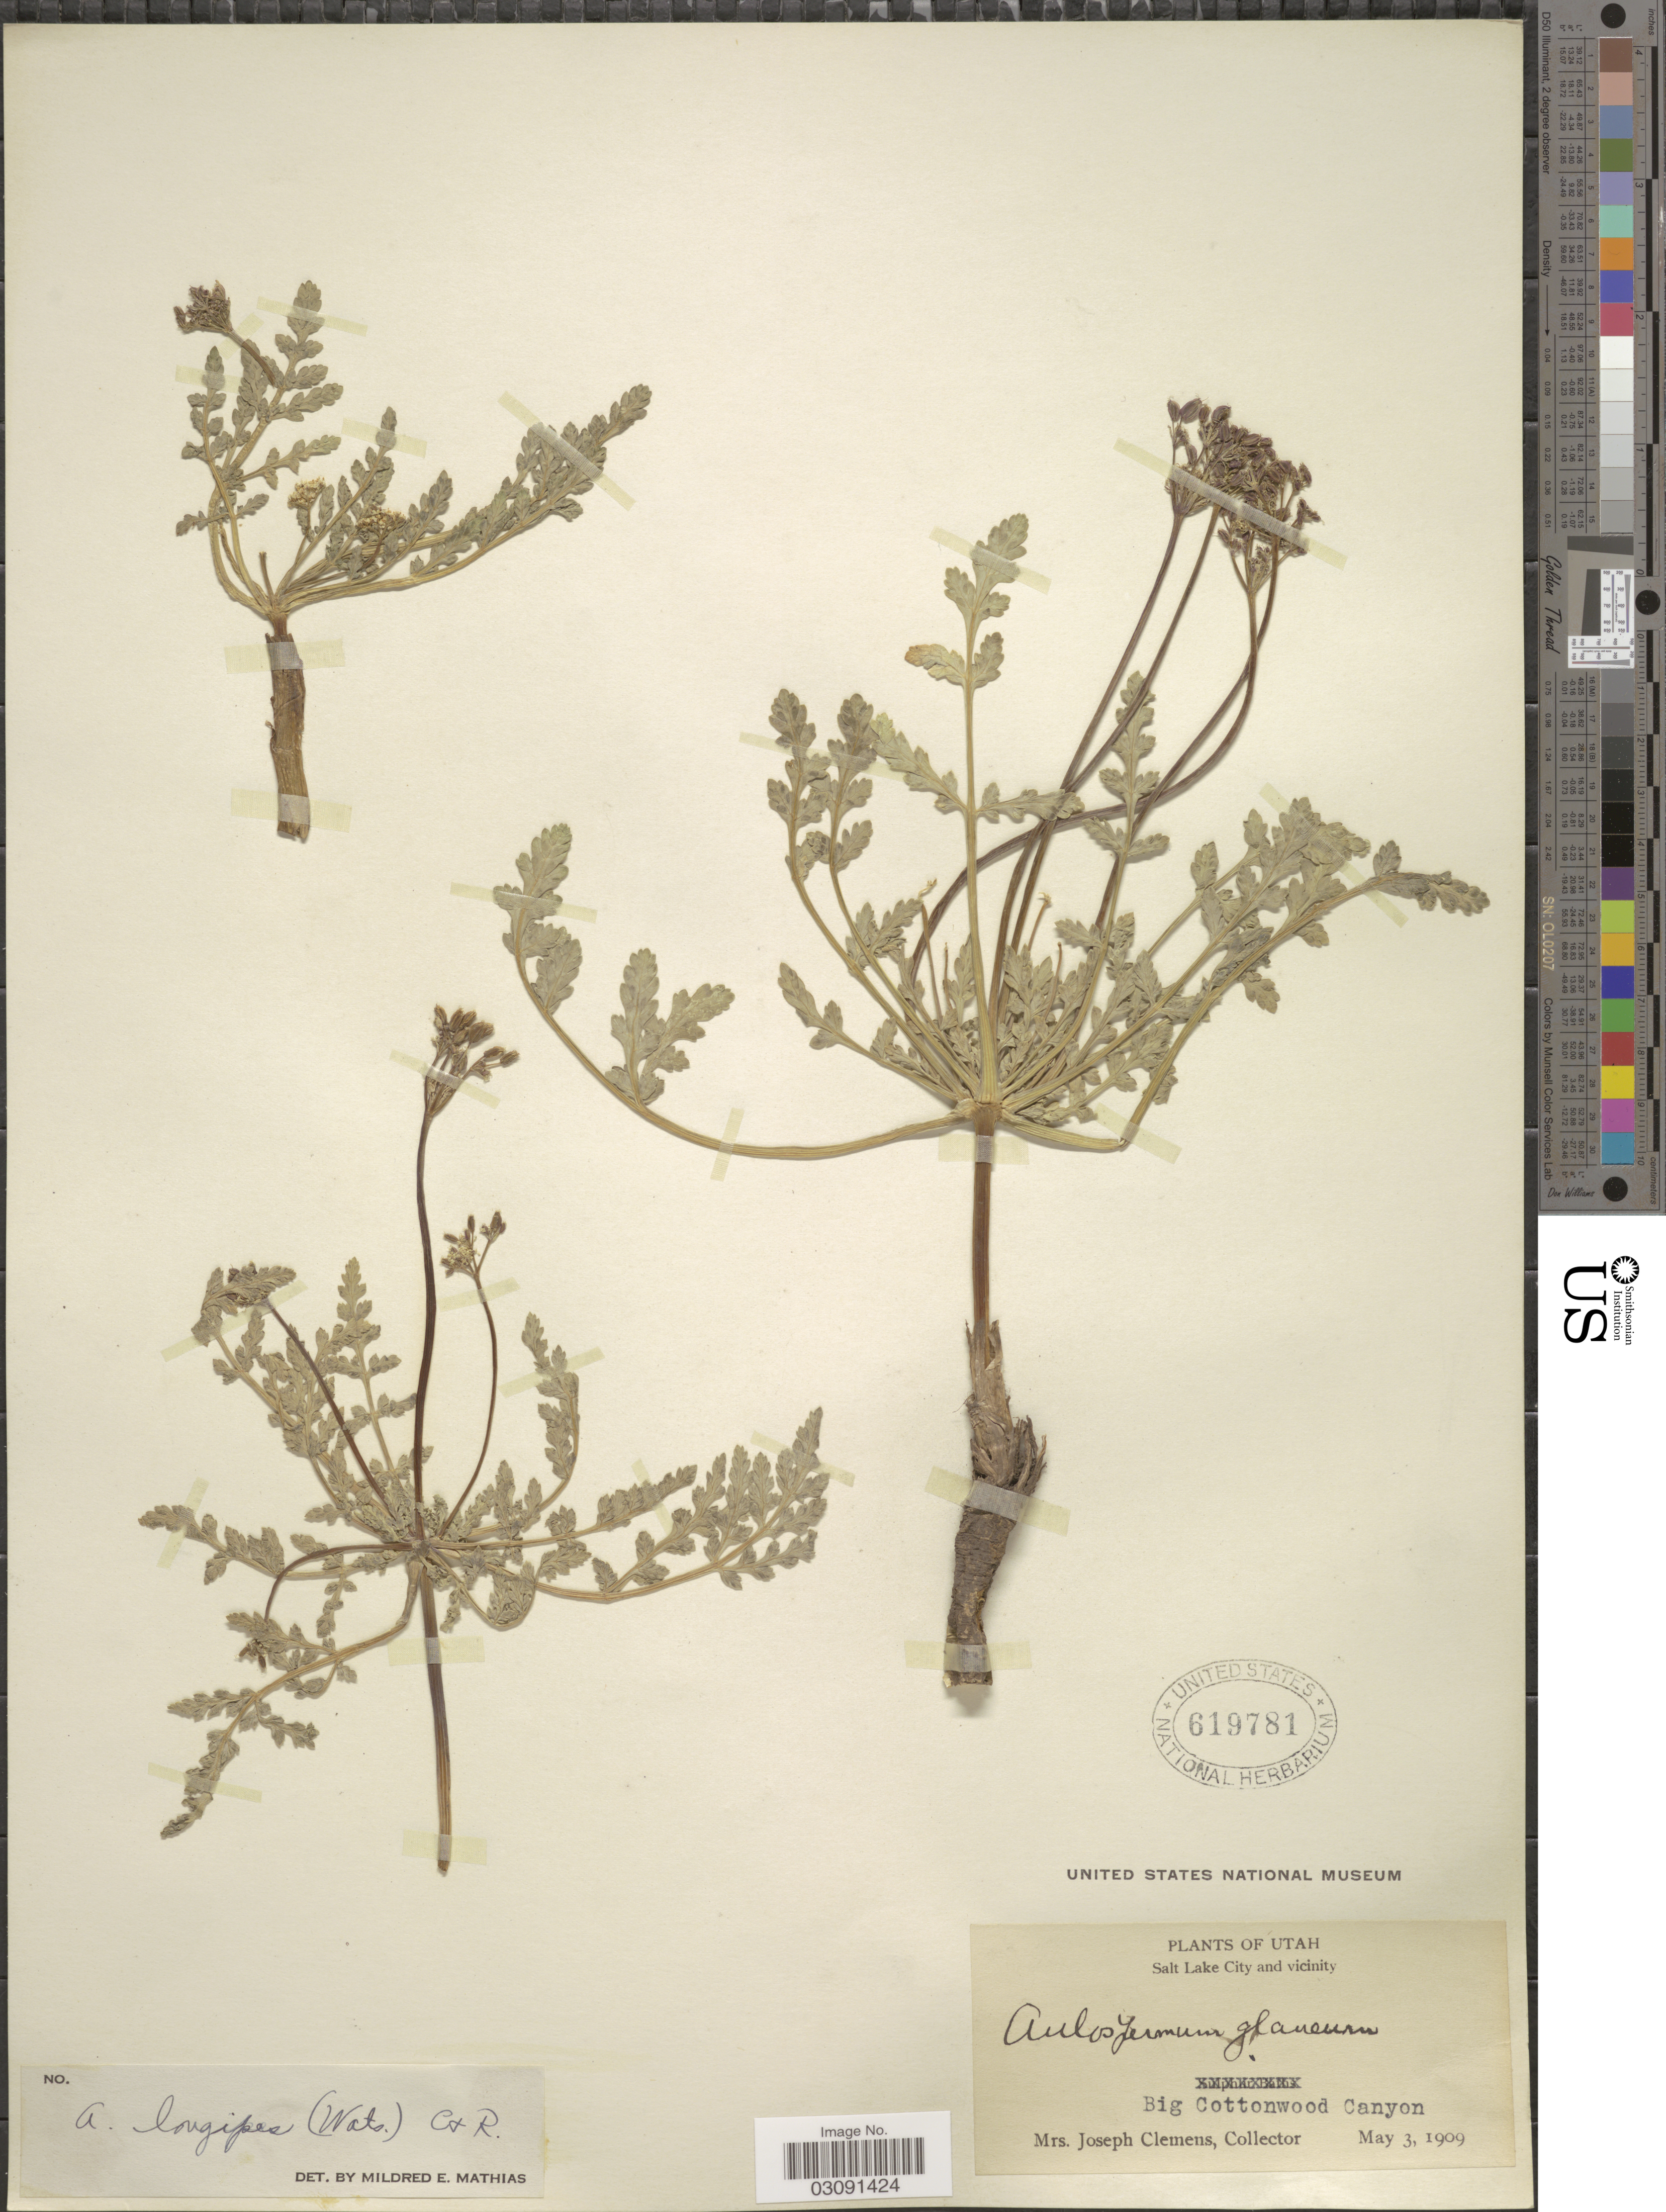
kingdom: Plantae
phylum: Tracheophyta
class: Magnoliopsida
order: Apiales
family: Apiaceae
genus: Cymopterus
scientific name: Cymopterus longipes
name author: S. Watson in C. King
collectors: M. S. Clemens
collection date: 1909-05-03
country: United States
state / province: Utah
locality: Salt Lake City and vicinity. Big Cottonwood Canyon.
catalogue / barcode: US 619781